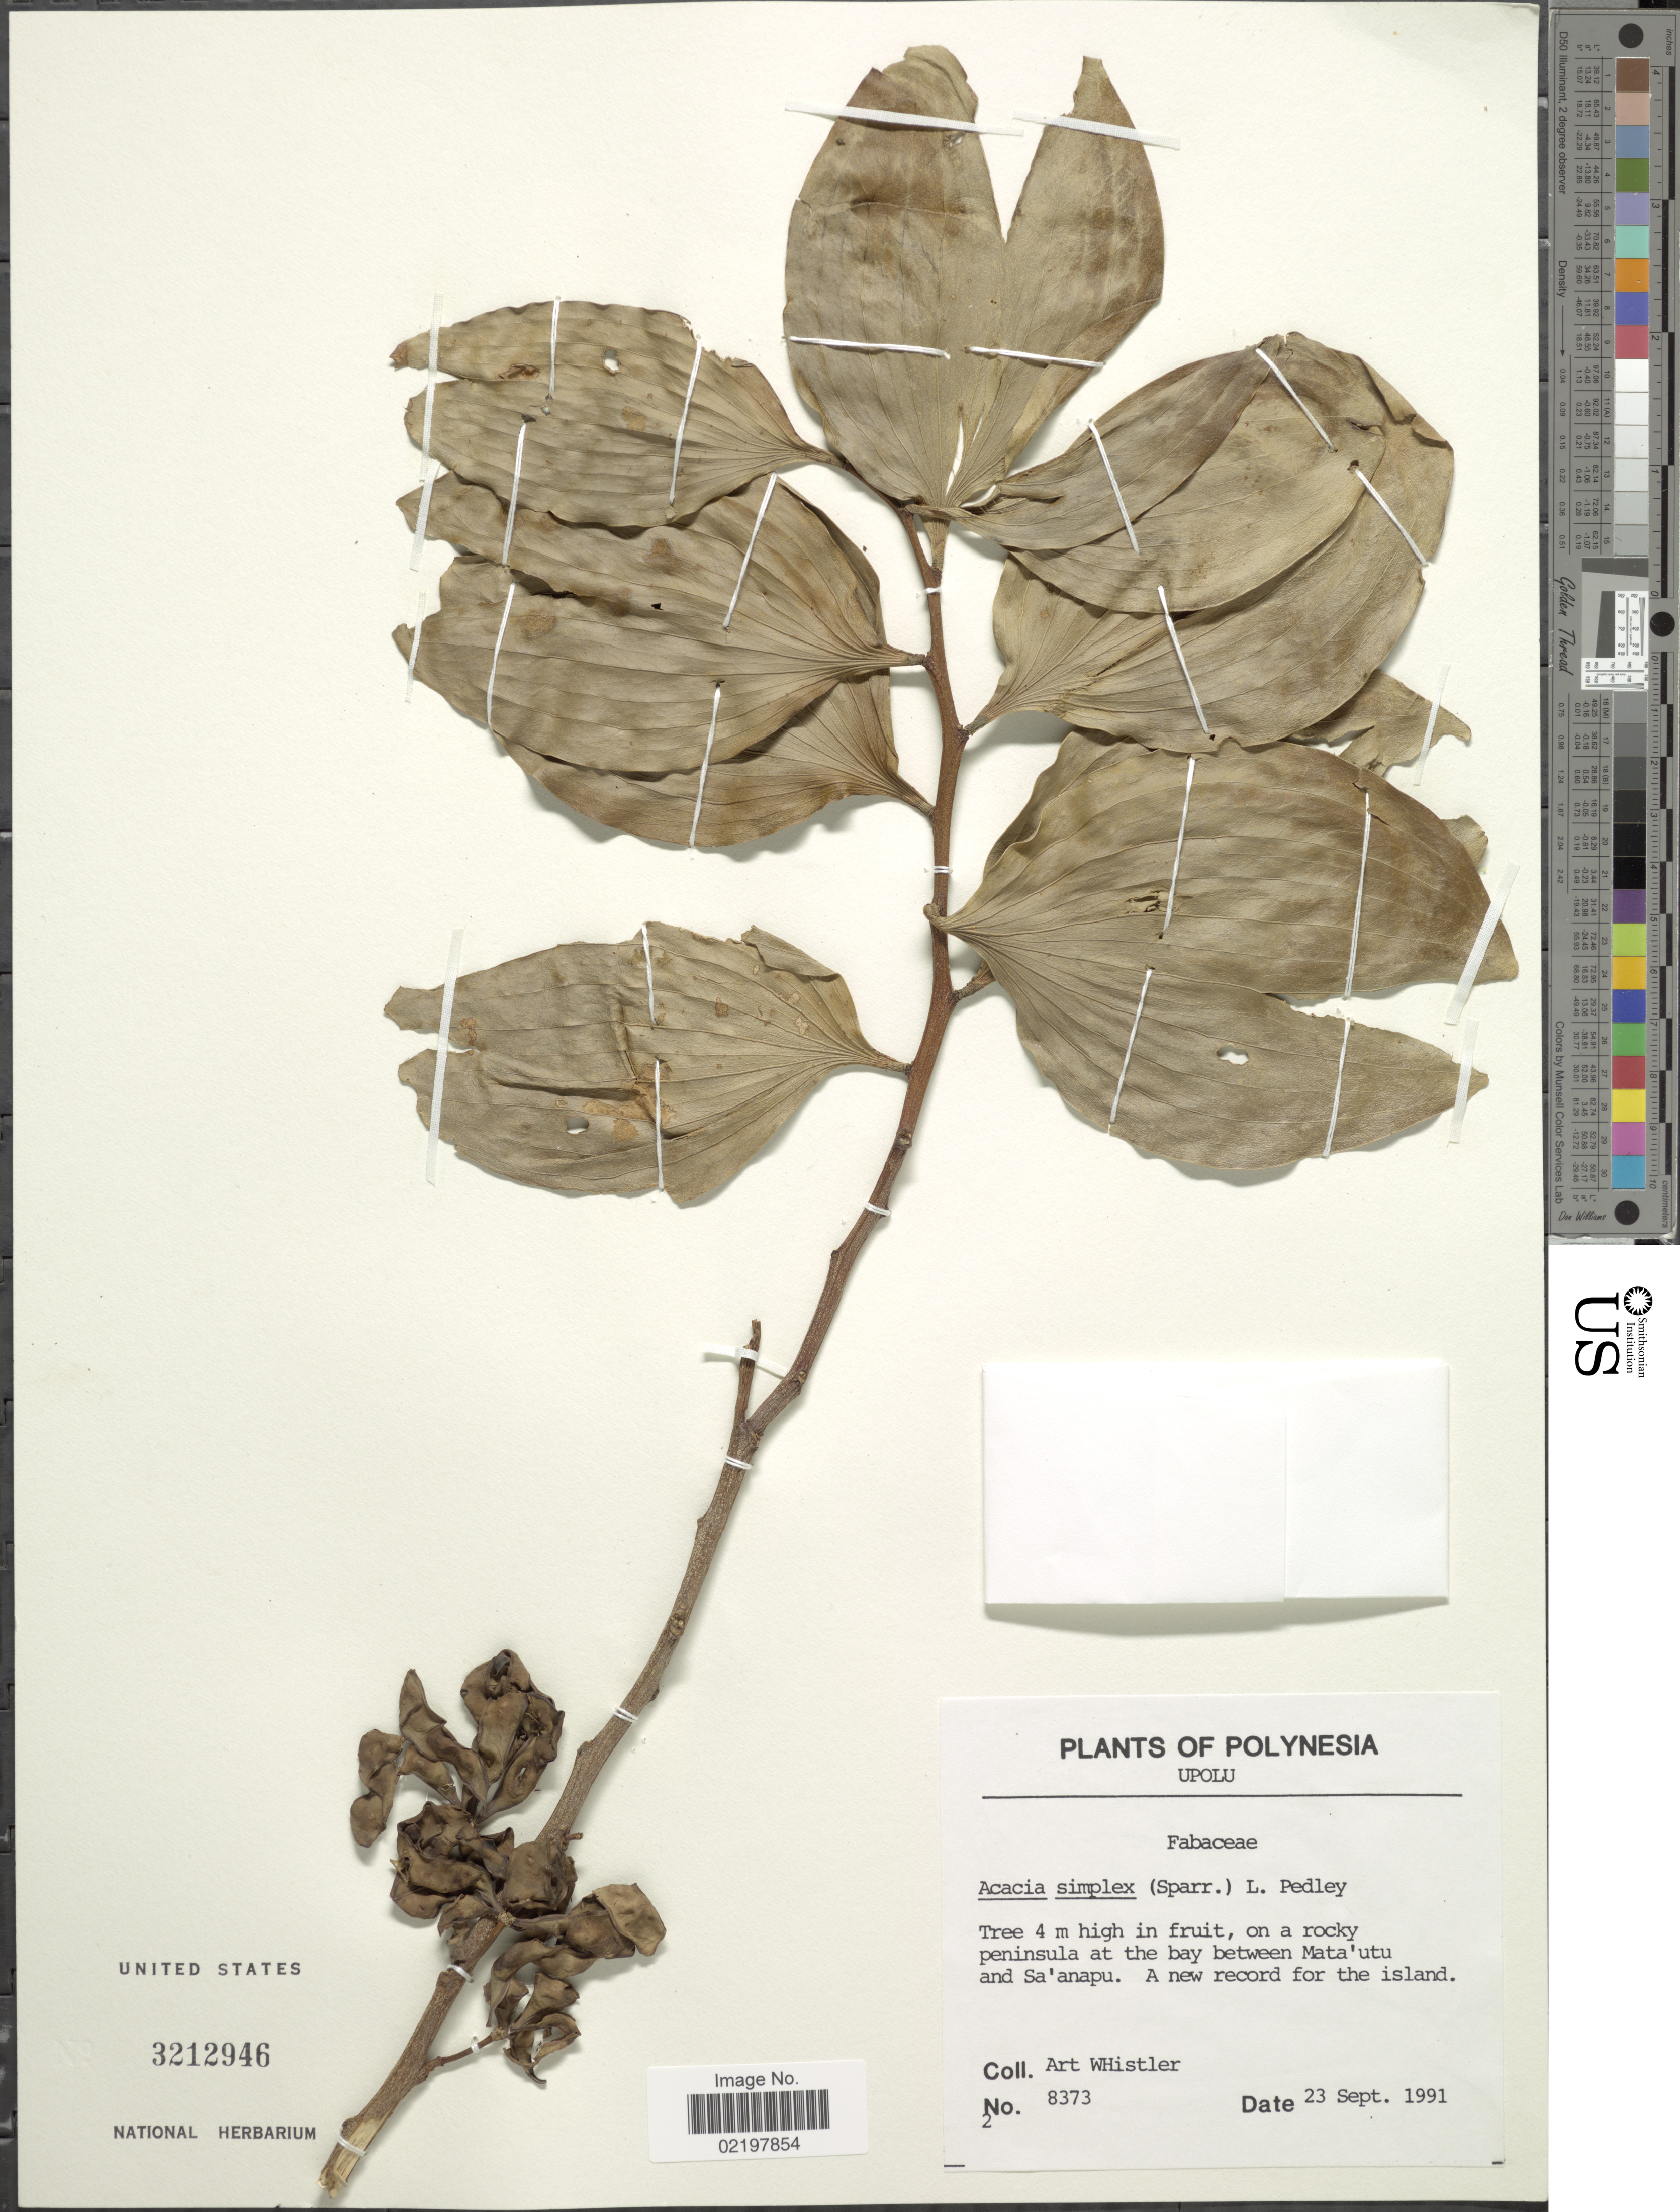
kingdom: Plantae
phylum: Tracheophyta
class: Magnoliopsida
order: Fabales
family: Fabaceae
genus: Acacia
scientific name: Acacia simplex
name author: (Sparrmann) Pedley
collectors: A. Whistler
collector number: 8373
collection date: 1991-09-23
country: Samoa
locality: Polynesia, Upolu, On a rocky peninsula at the bay between Mata'utul and Sa' anapu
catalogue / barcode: US 3212946